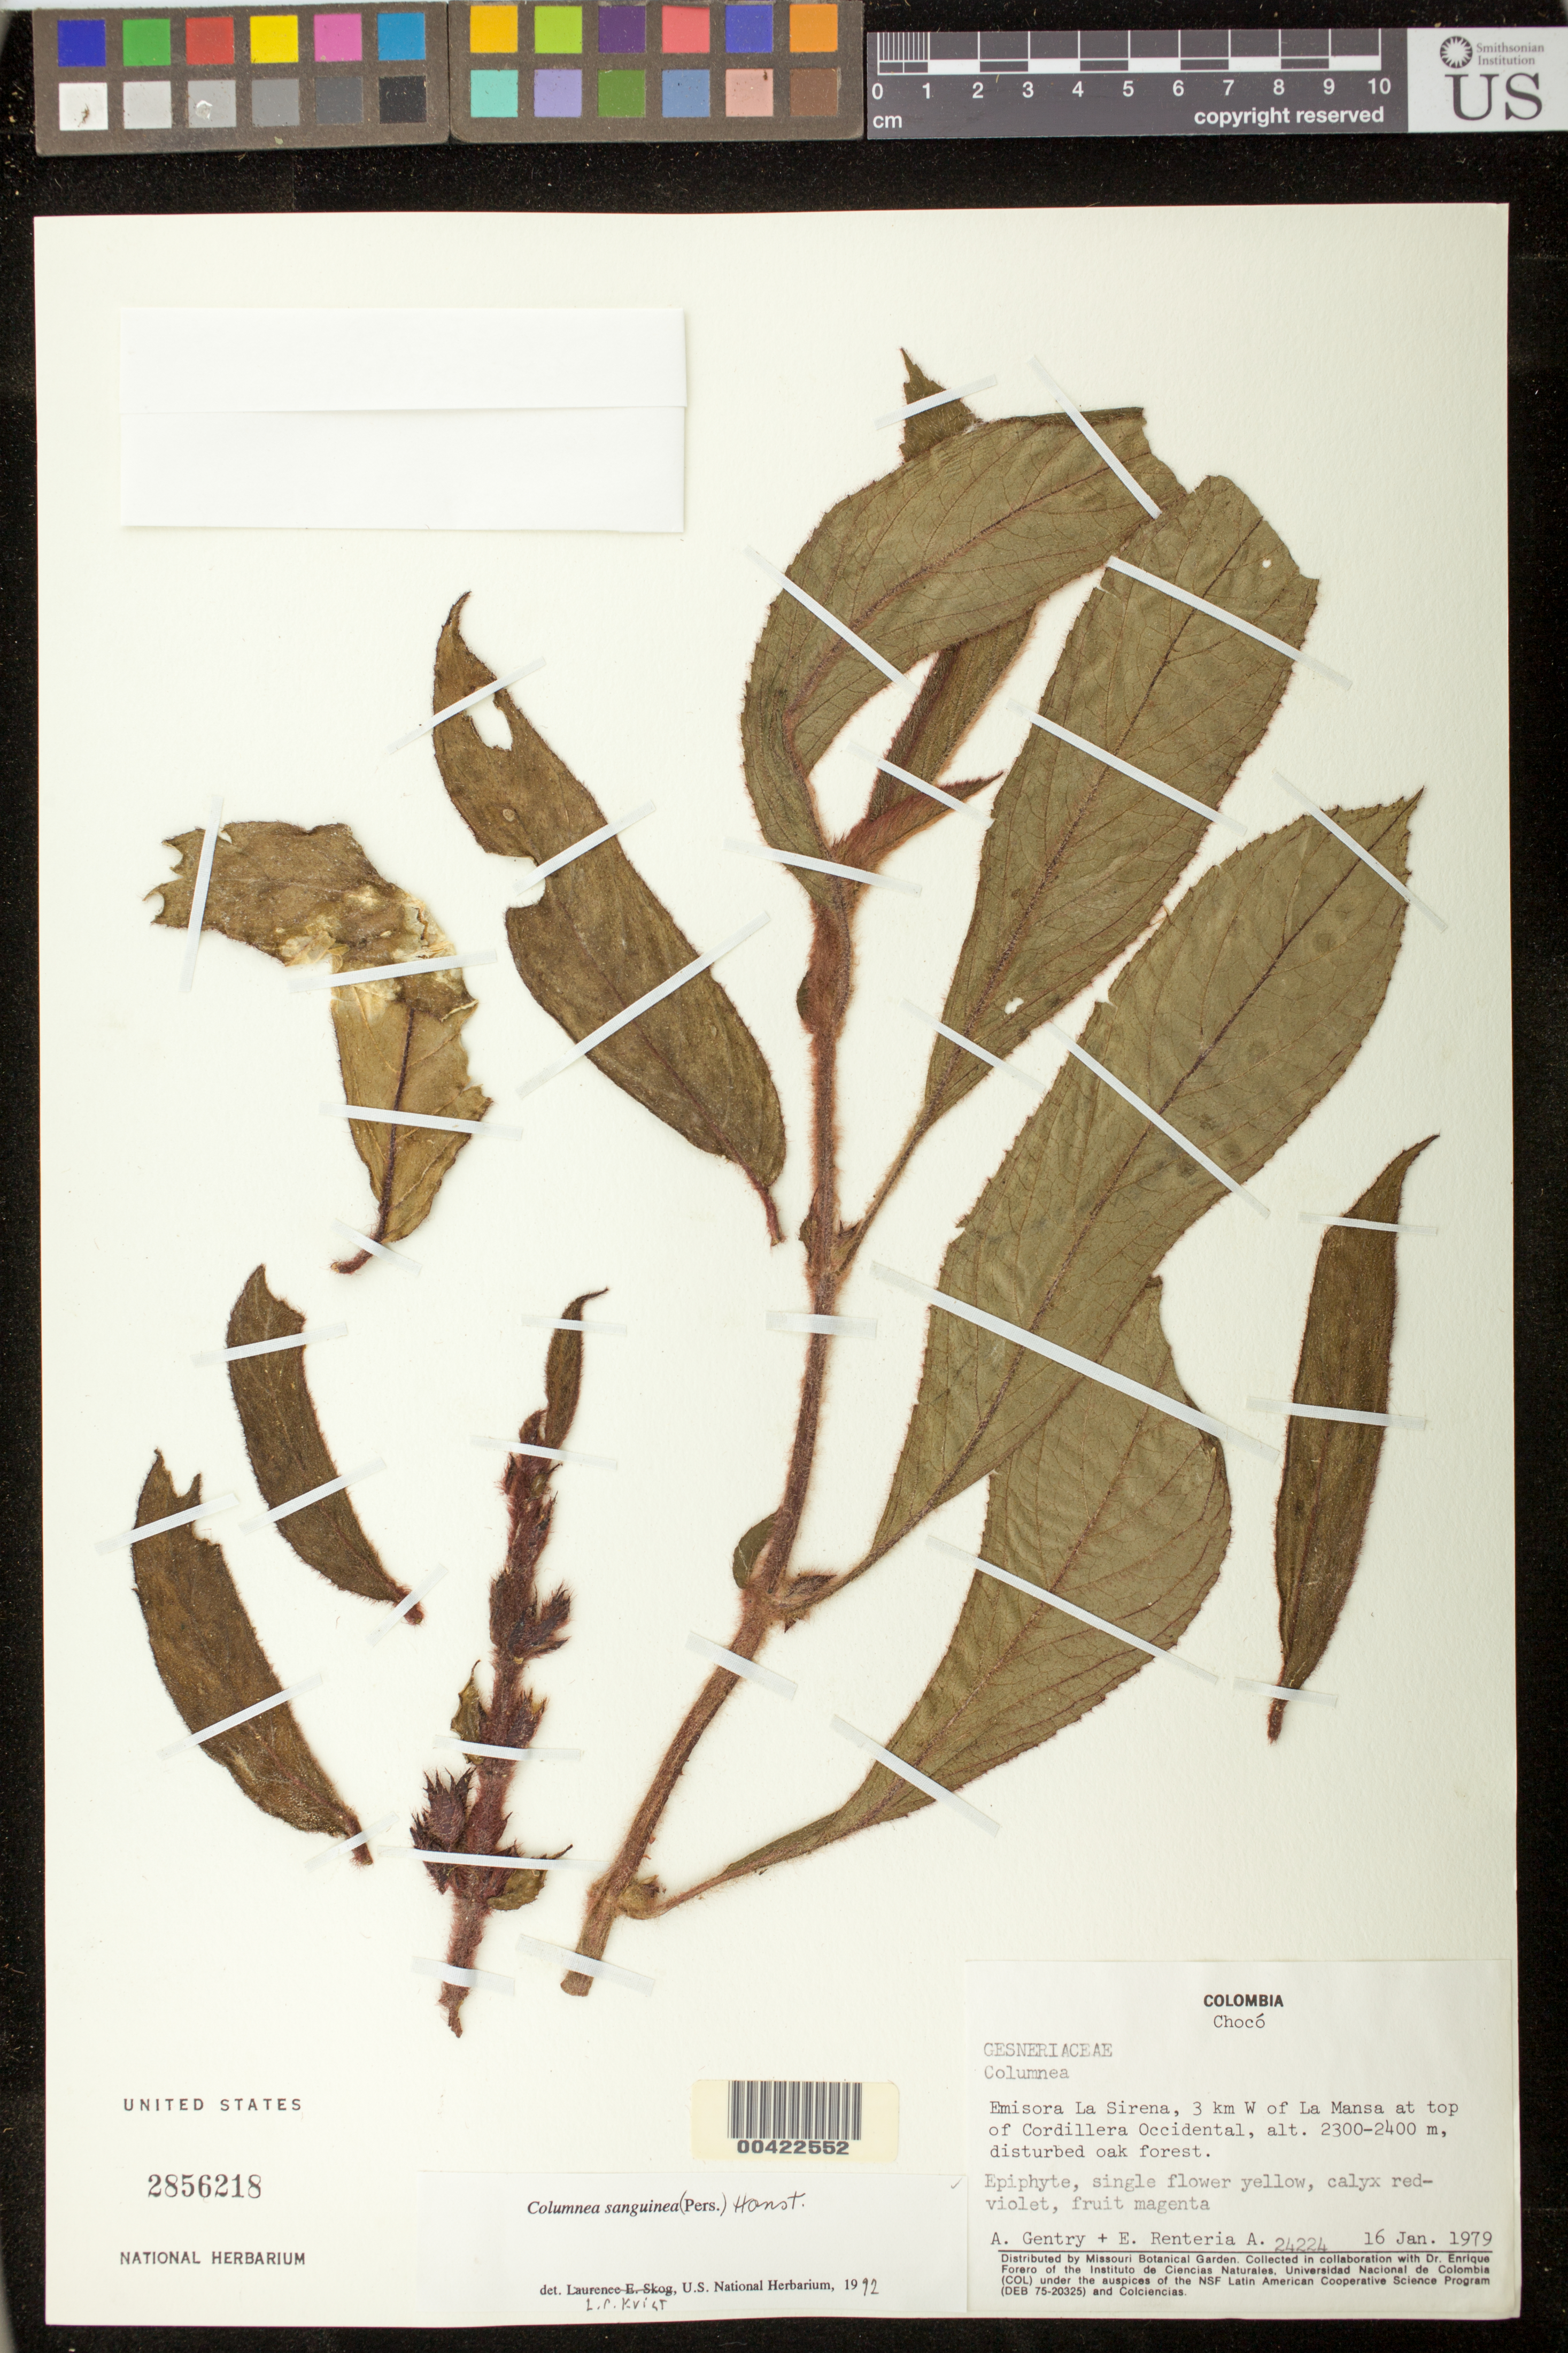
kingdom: Plantae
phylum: Tracheophyta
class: Magnoliopsida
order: Lamiales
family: Gesneriaceae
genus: Columnea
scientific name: Columnea sanguinea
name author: (Pers.) Hanst.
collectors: A. H. Gentry & E. Renteria A.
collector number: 24224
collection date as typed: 16 Jan 1979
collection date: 1979-01-16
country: Colombia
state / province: Chocó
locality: W of La Mansa, Emisora La Sirena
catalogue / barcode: US 2856218